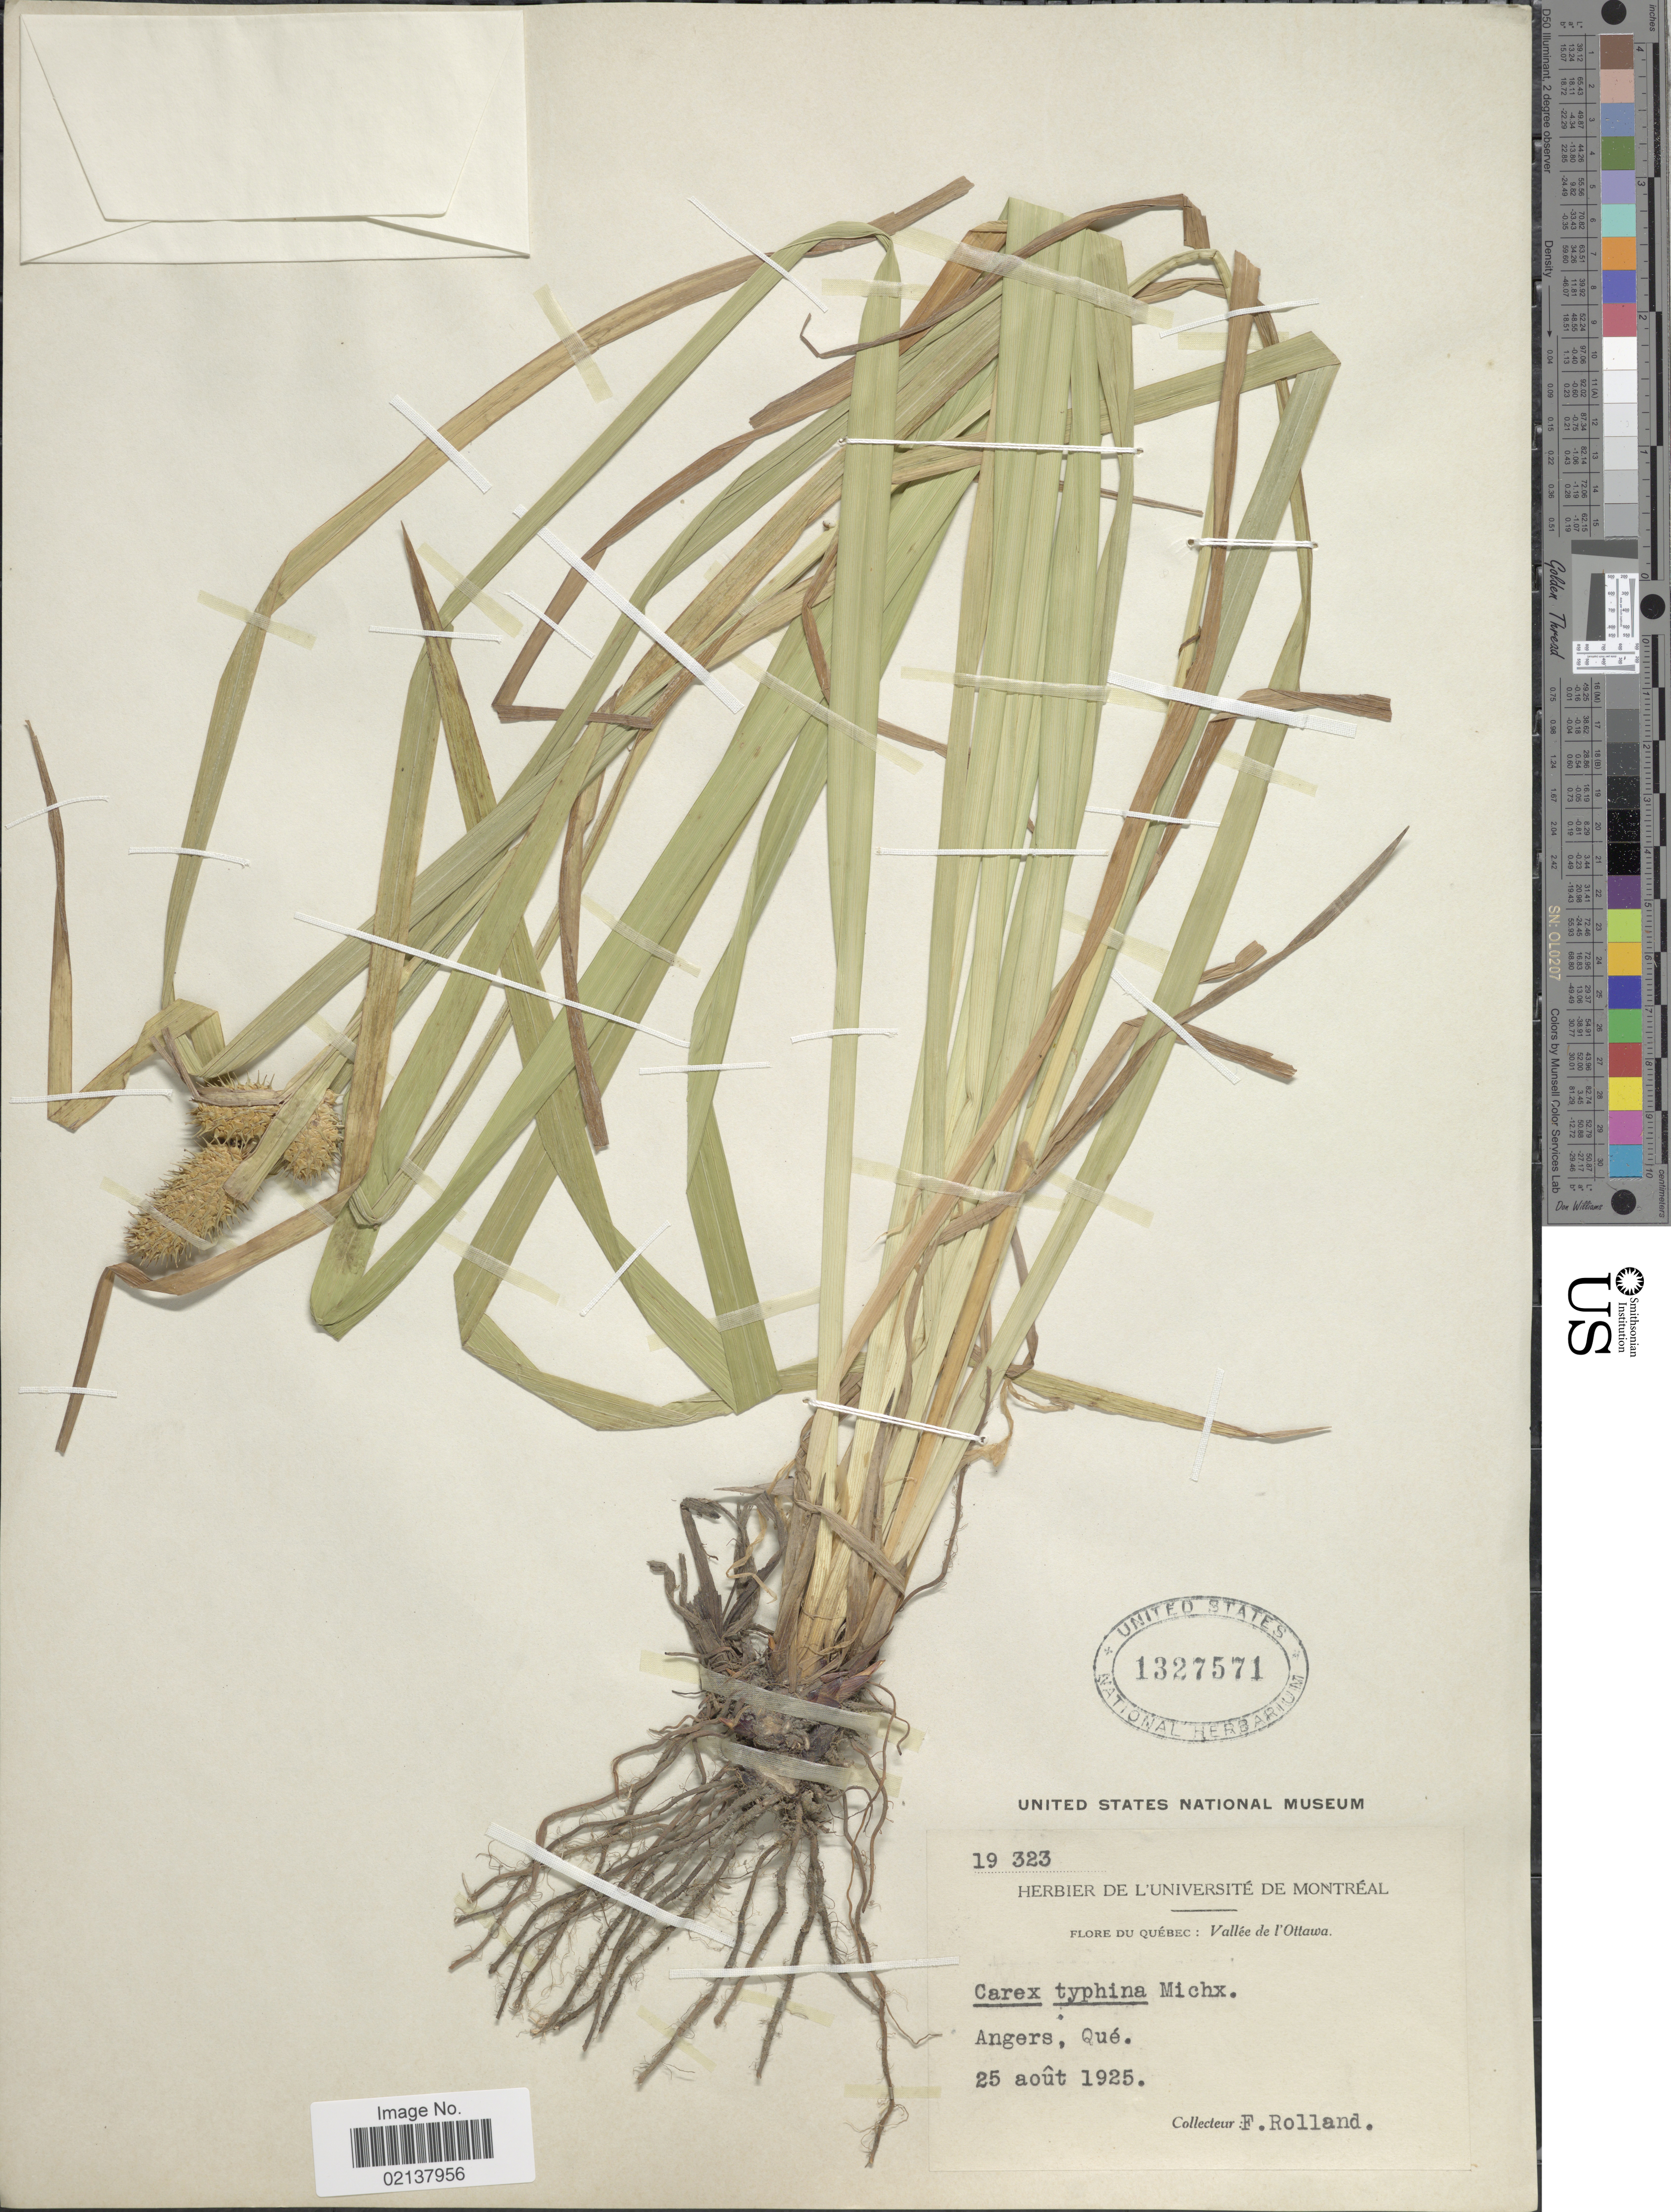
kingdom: Plantae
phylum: Tracheophyta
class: Liliopsida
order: Poales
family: Cyperaceae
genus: Carex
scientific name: Carex typhina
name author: Michx.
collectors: F. Rolland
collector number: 19323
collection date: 1925-08-25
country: Canada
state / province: Quebec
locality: Angers, Que. Quebec: Vallee de l'Ottawa.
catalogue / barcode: US 1327571